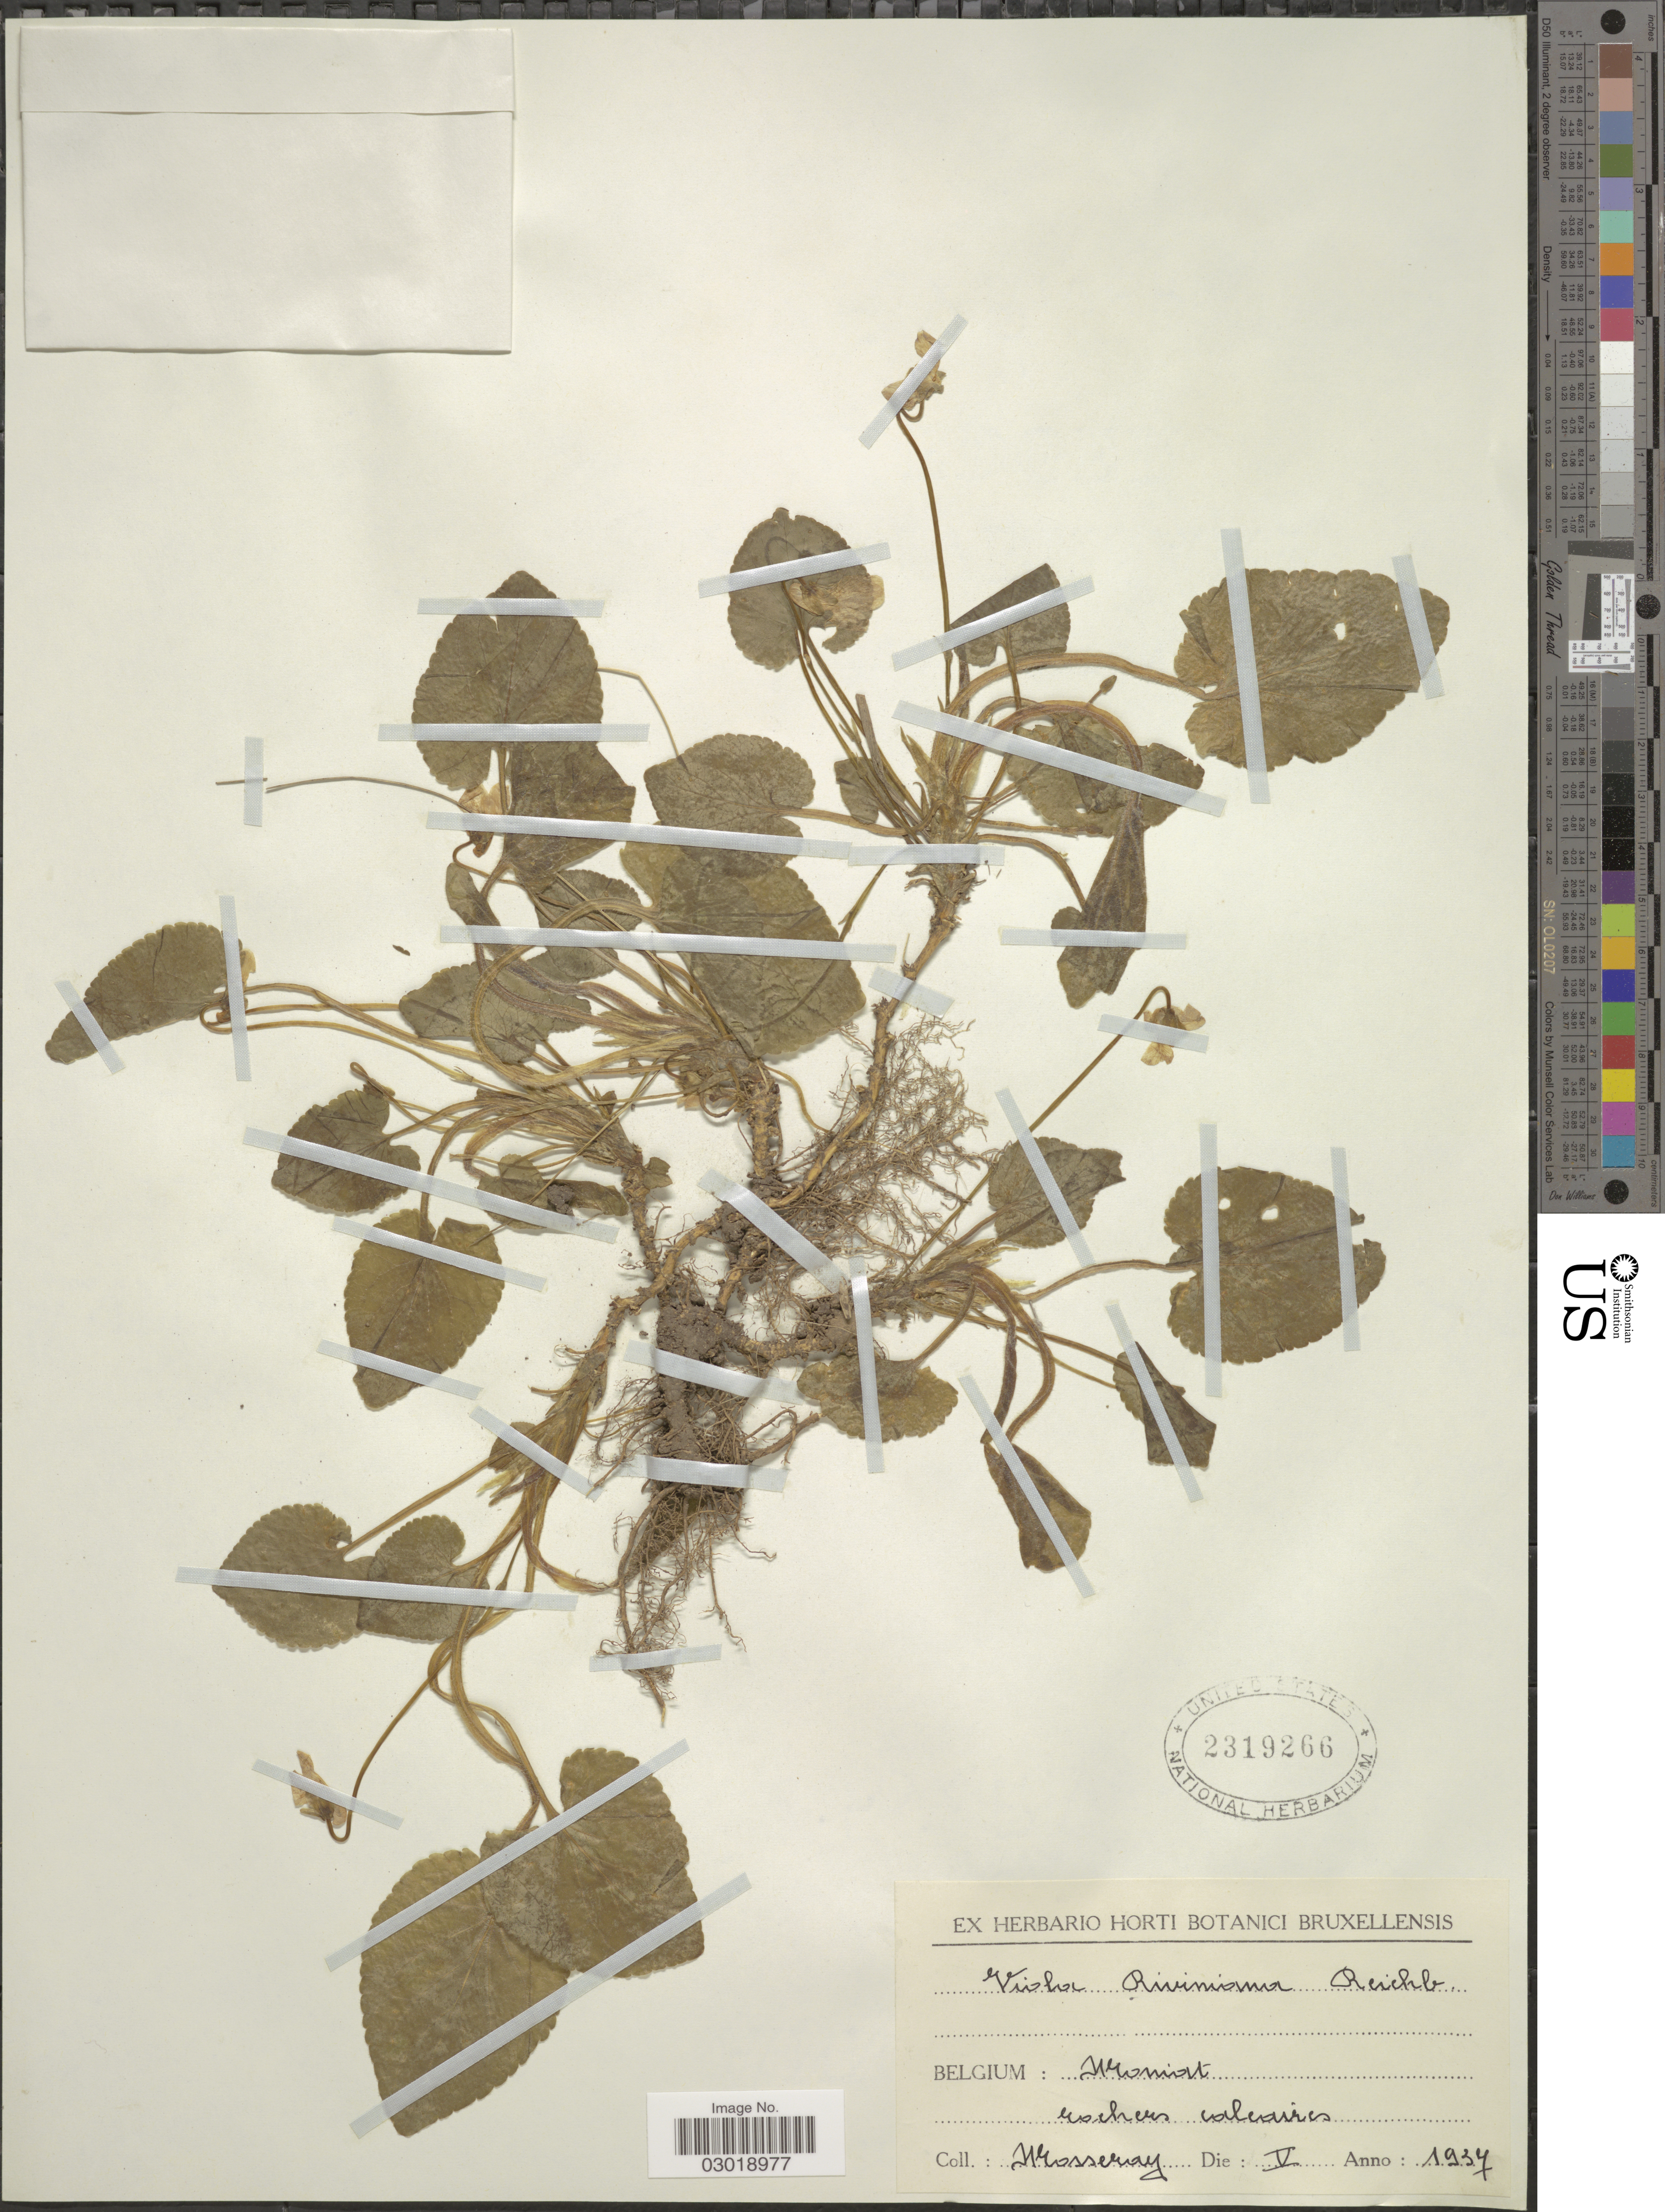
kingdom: Plantae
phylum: Tracheophyta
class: Magnoliopsida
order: Malpighiales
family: Violaceae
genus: Viola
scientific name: Viola riviniana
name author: Rchb.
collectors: Mosseray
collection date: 1937-05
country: Belgium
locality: Moniat.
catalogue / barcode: US 2319266